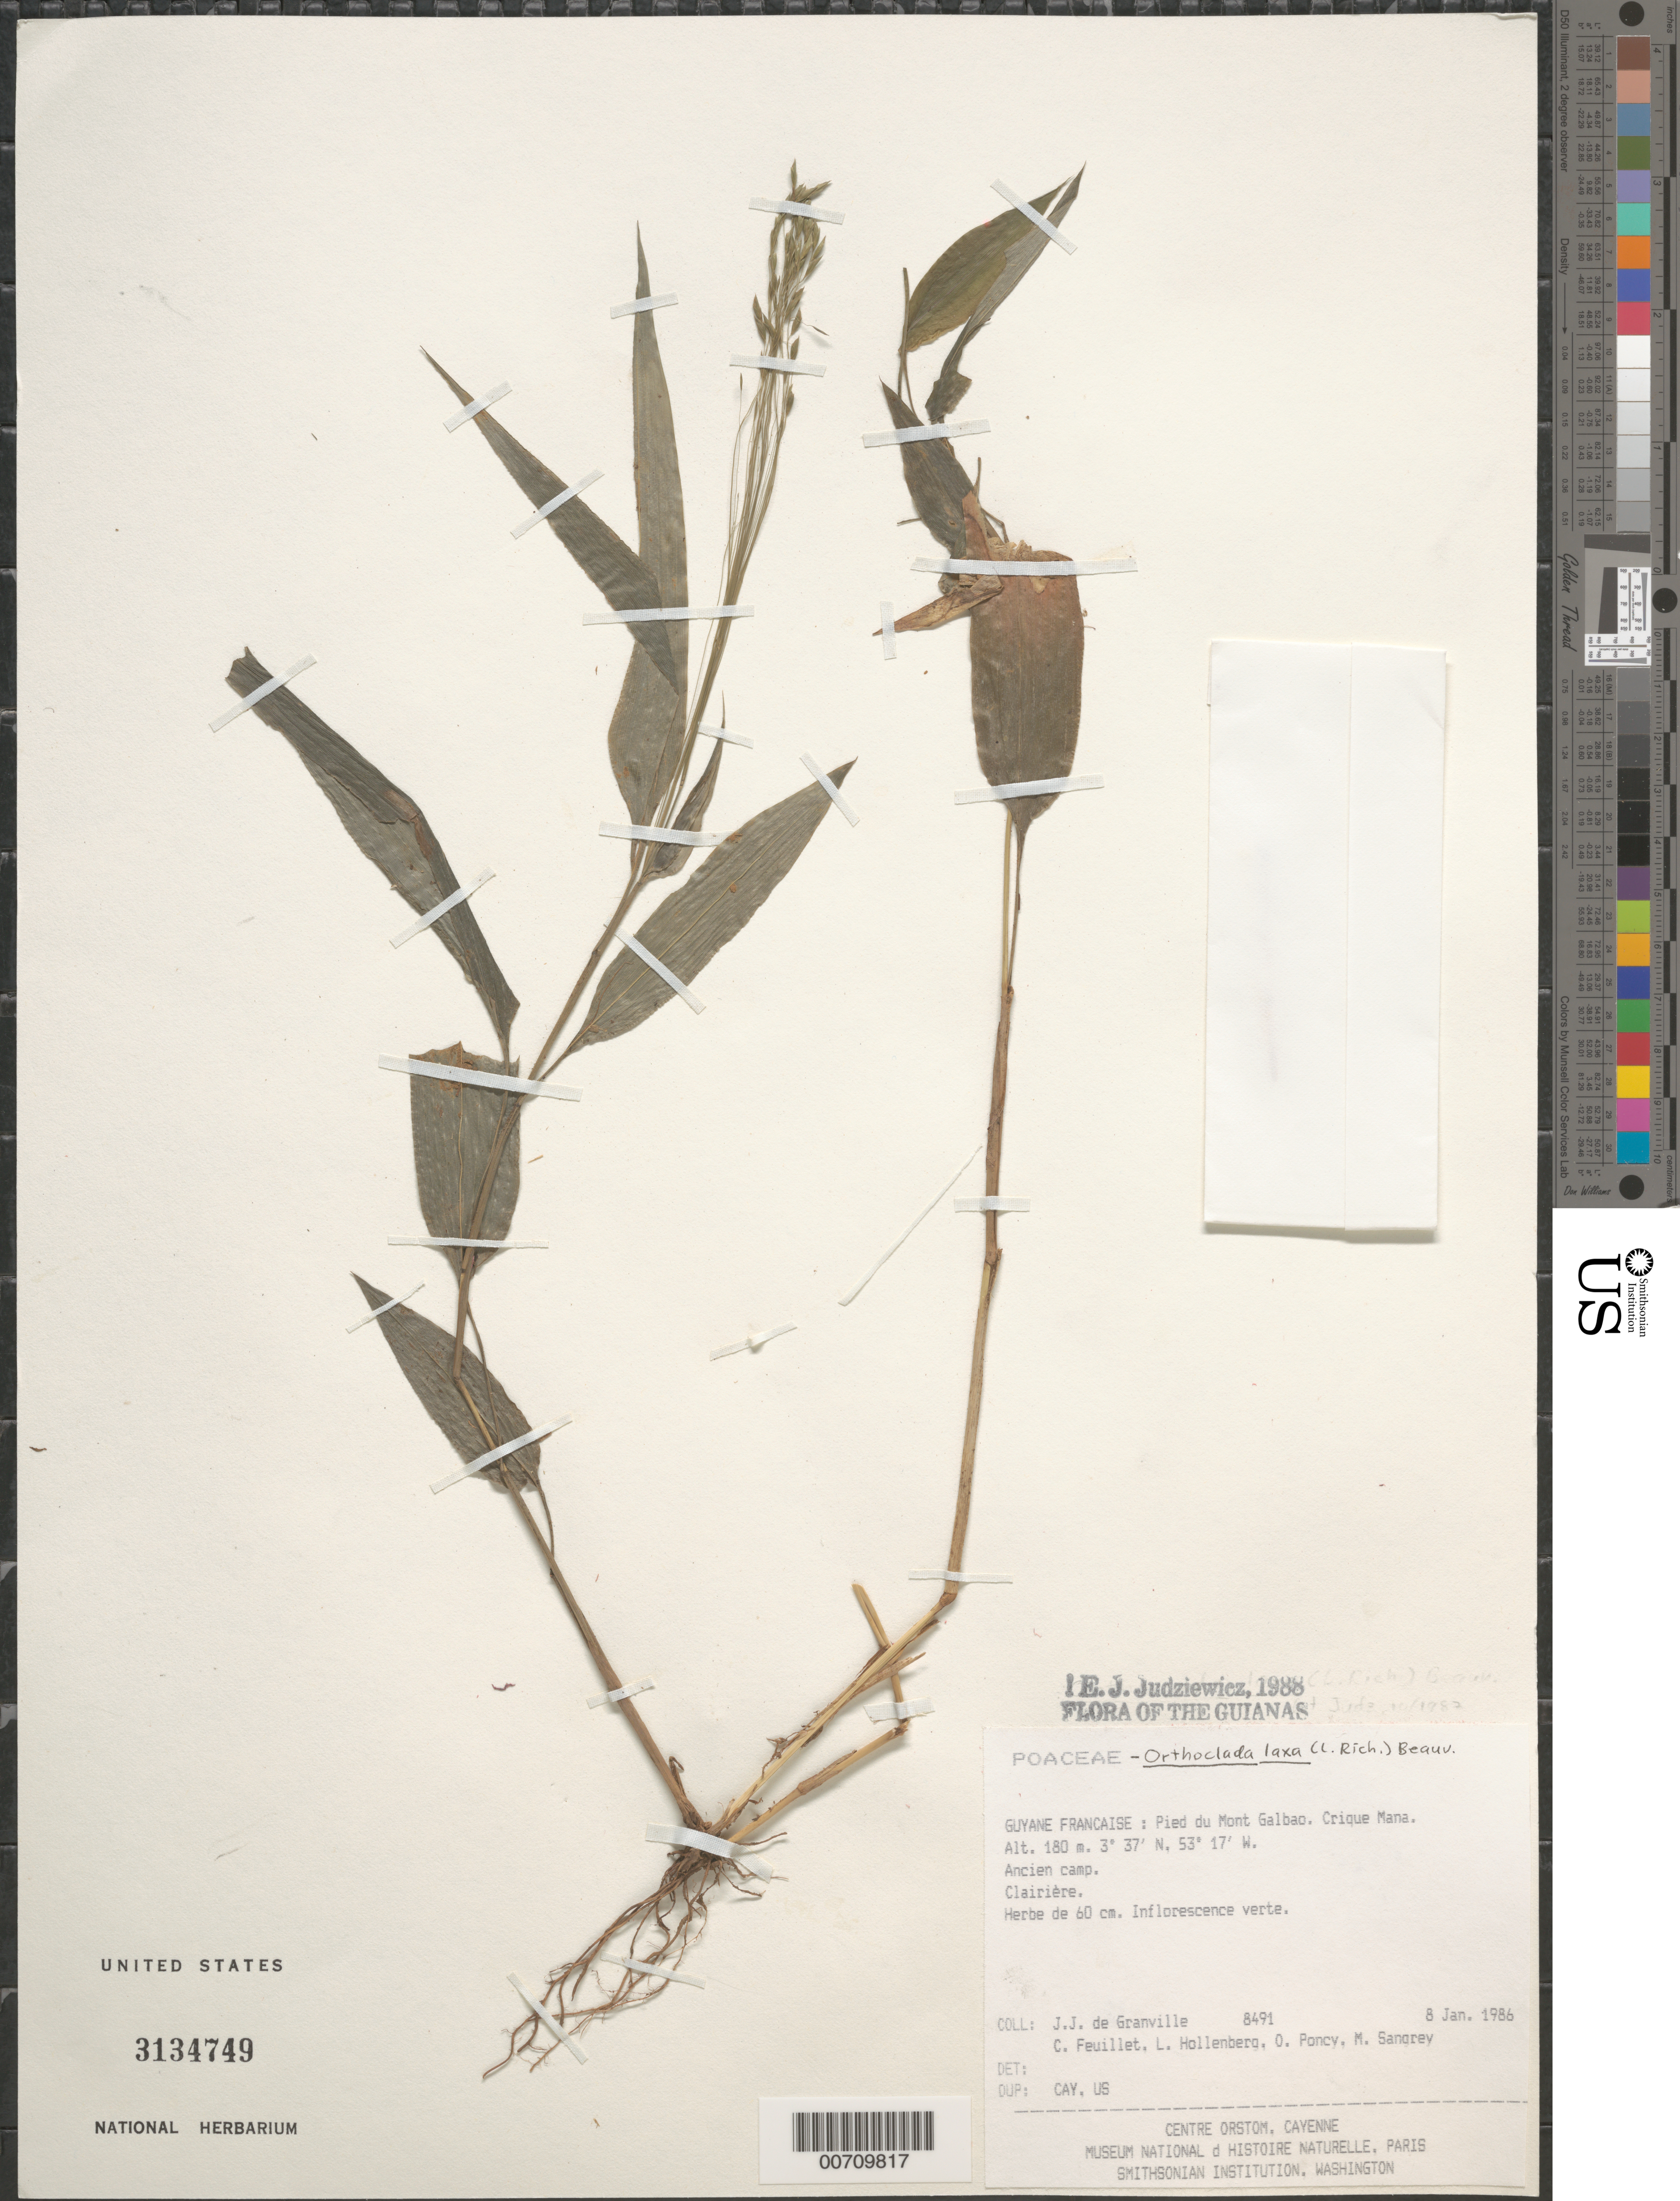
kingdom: Plantae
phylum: Tracheophyta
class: Liliopsida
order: Poales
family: Poaceae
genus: Orthoclada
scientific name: Orthoclada laxa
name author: P. Beauv.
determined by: Judziewicz, E. J.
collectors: J.-J. de Granville, C. Feuillet, L. Hollenberg, O. Poncy & M. S. Sangrey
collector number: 8491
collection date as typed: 8-Jan-86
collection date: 1986-01-08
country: French Guiana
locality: Pied du Mont Galbao. Crique Mana. Ancien camp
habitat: Clairière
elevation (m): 180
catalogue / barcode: US 3134749